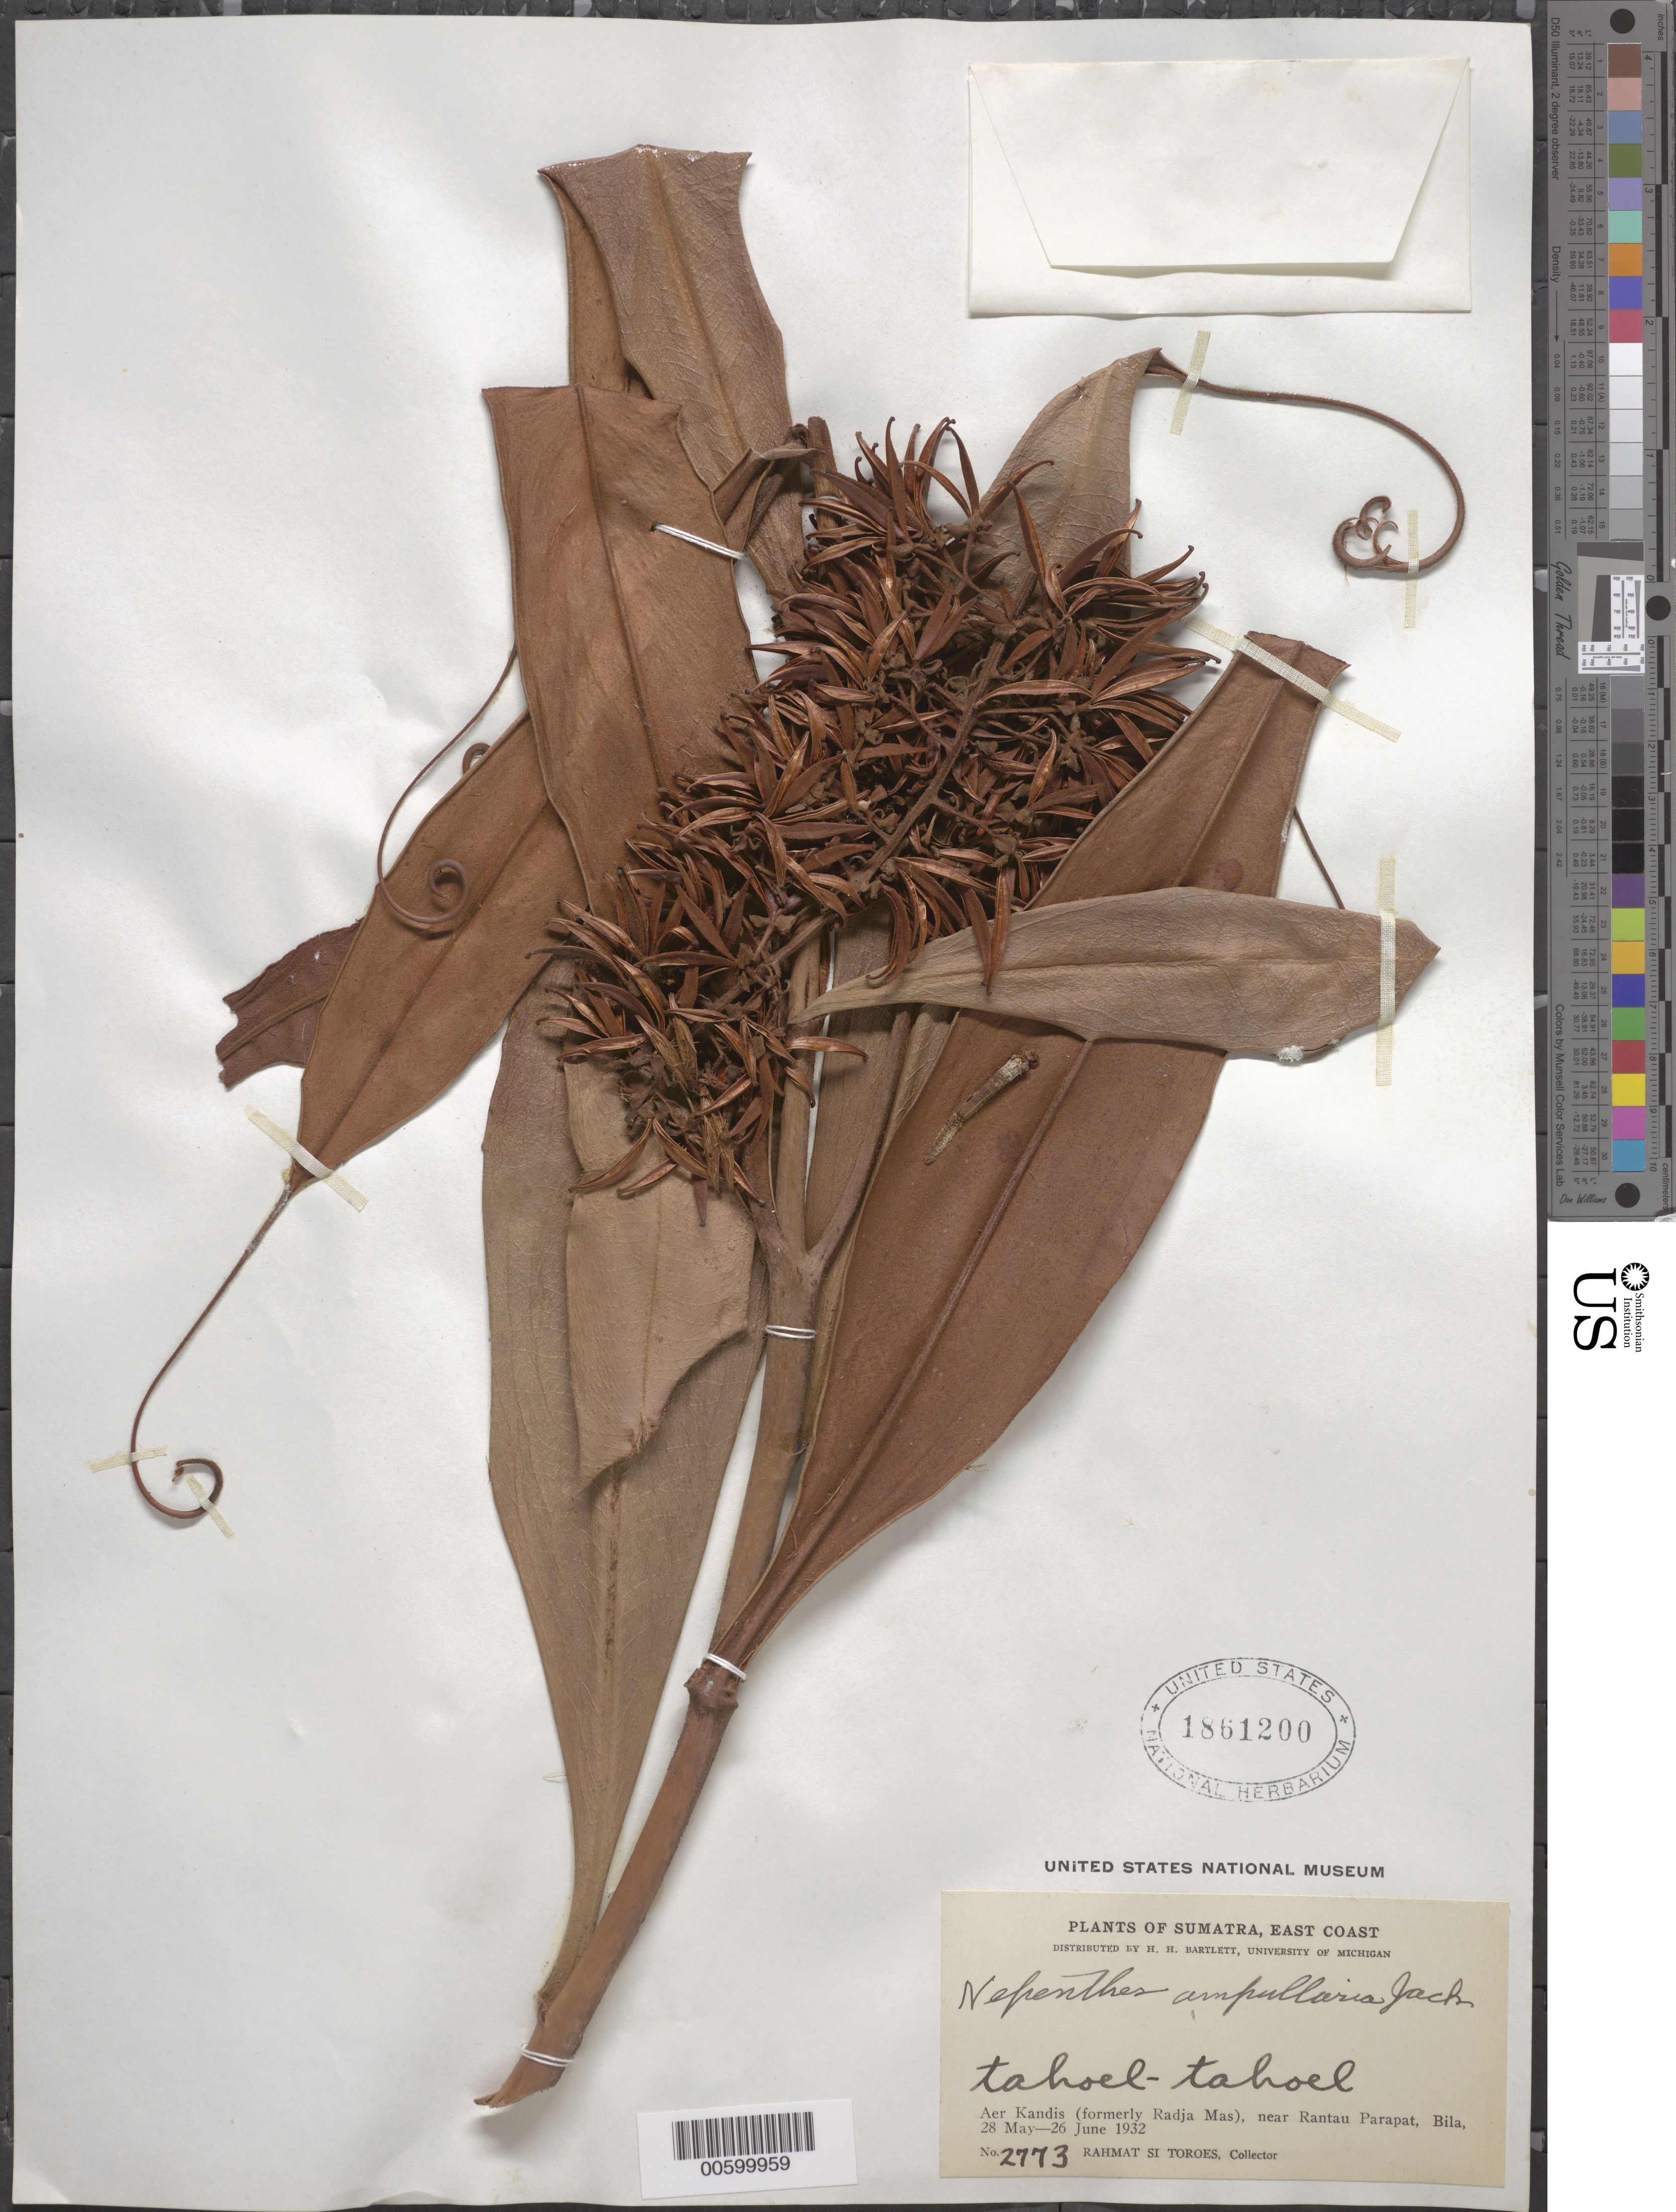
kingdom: Plantae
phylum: Tracheophyta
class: Magnoliopsida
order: Caryophyllales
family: Nepenthaceae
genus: Nepenthes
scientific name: Nepenthes ampullaria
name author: Jack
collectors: Rahmat Si Boeea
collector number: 2773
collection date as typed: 28 May 1932 to 26 Jun 1932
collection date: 1932-05-28/1932-06-26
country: Sri Lanka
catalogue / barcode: US 1861200